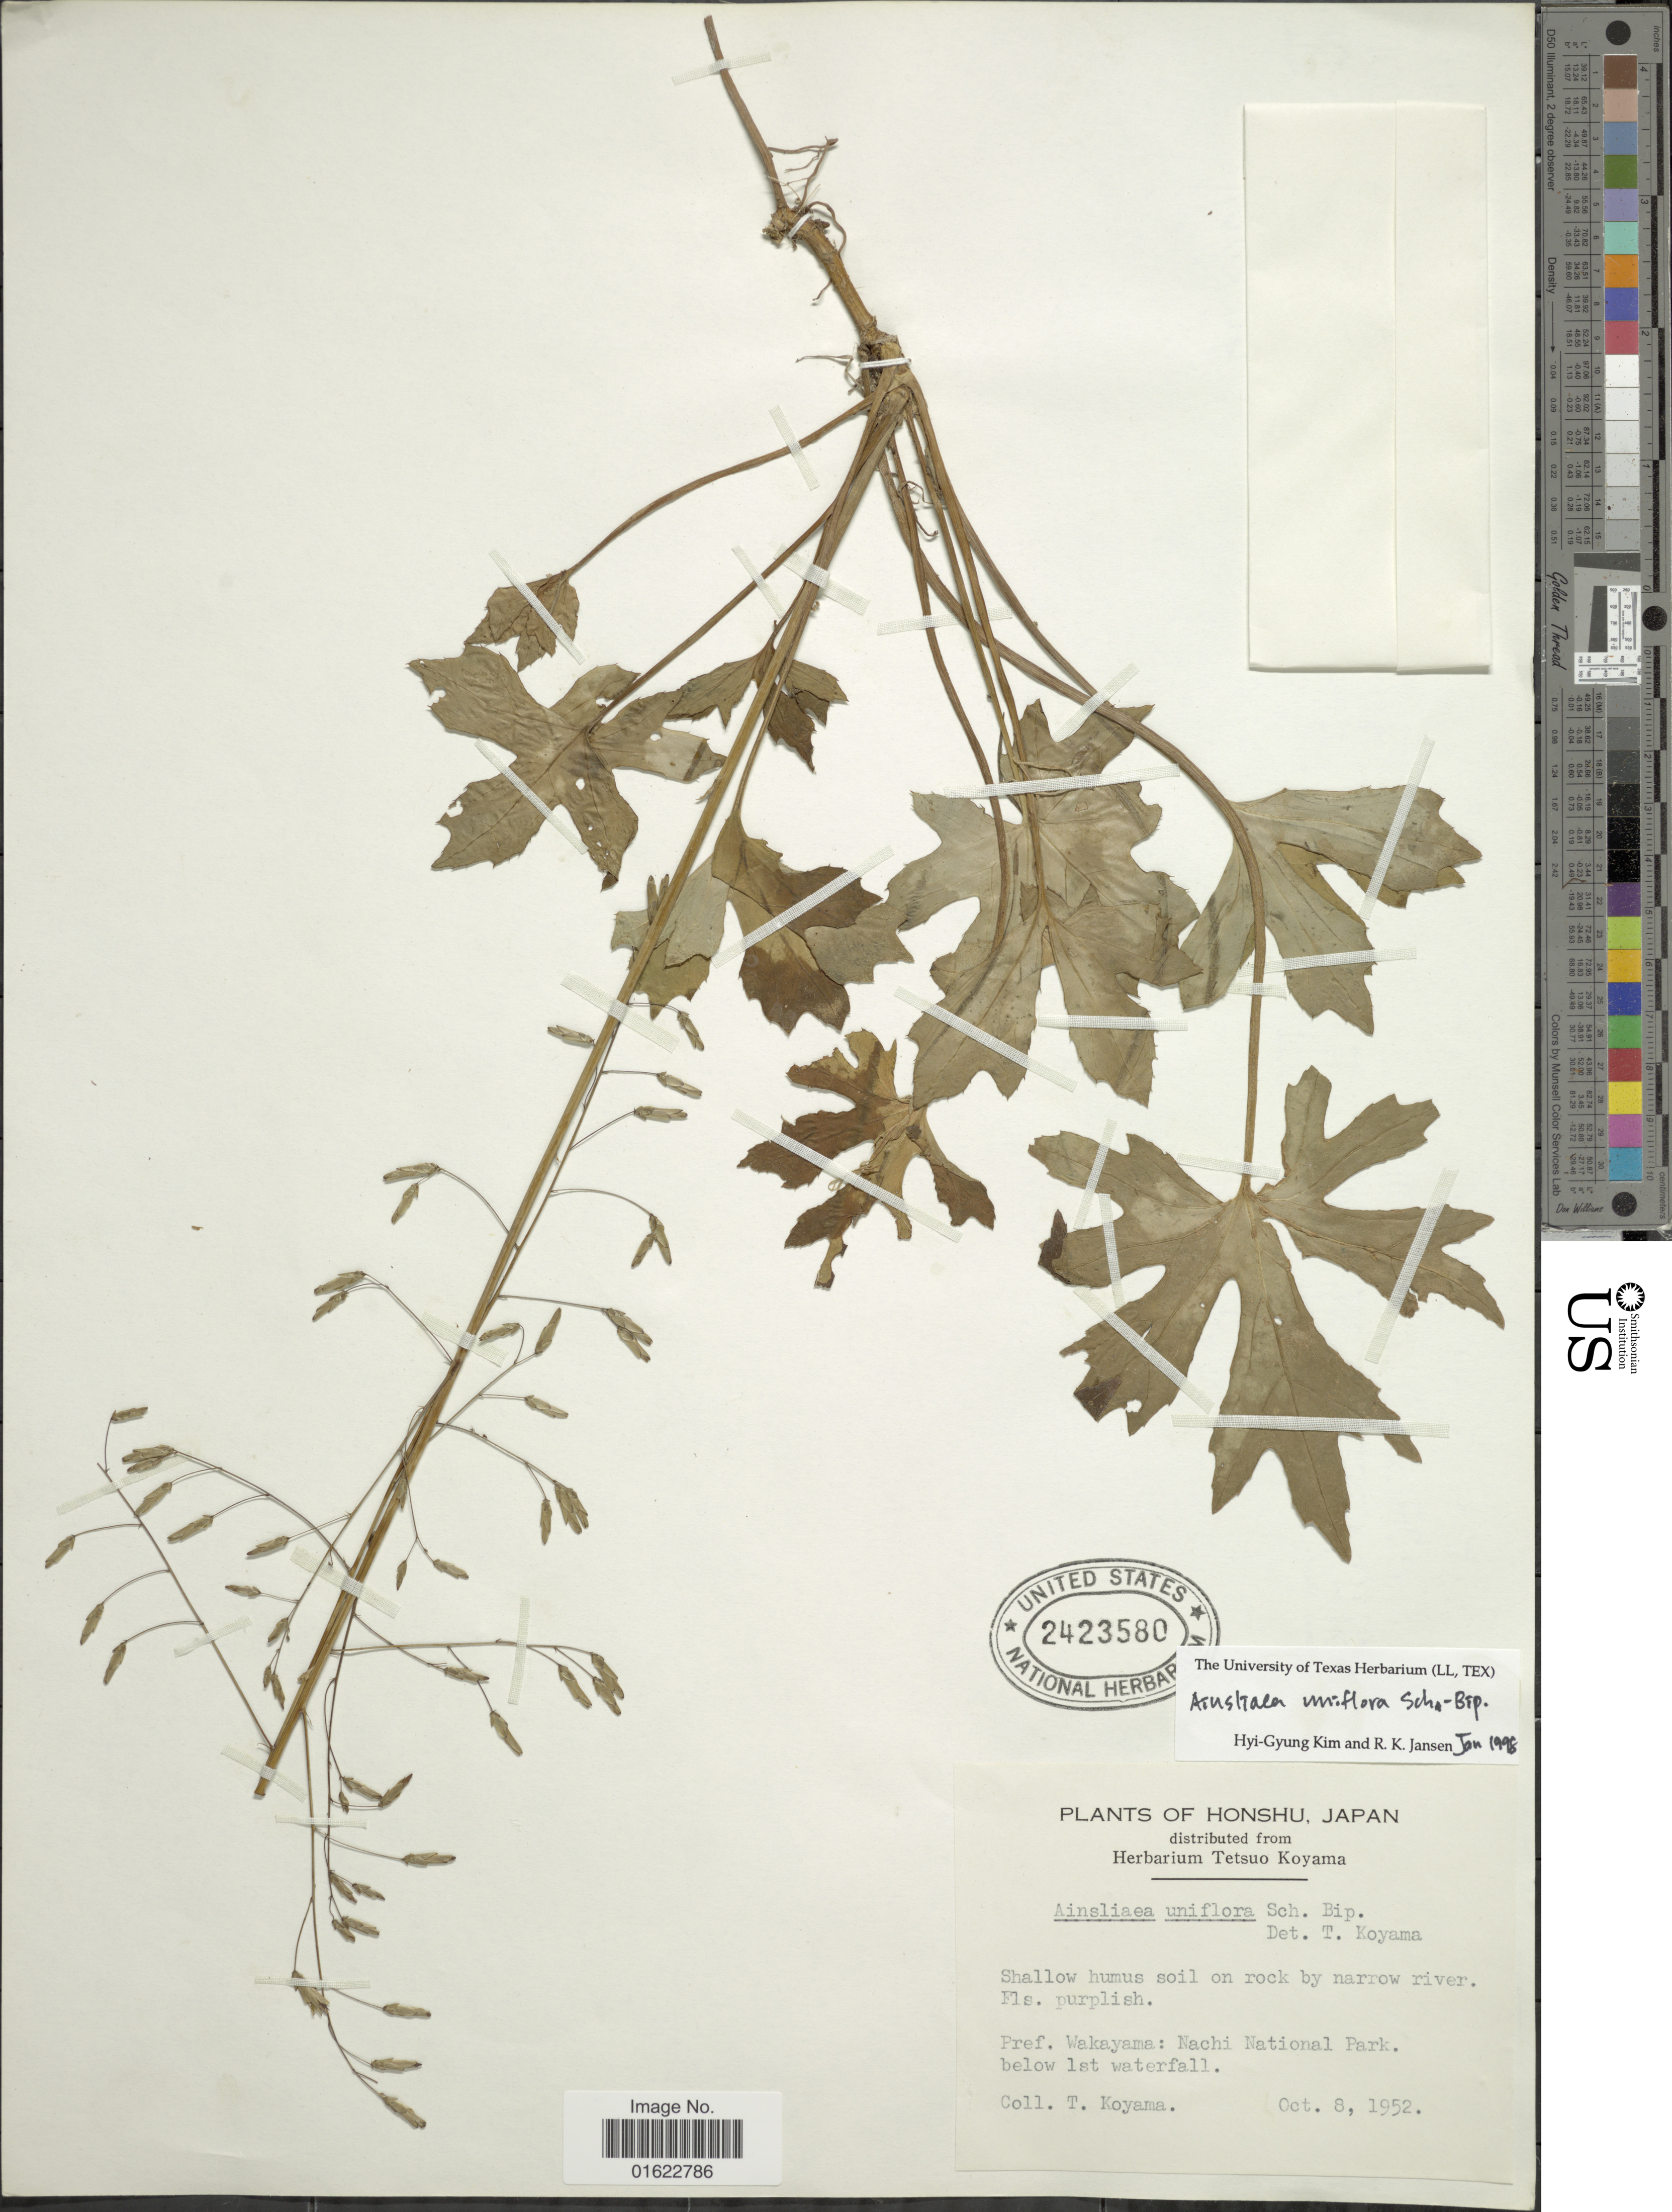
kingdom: Plantae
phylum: Tracheophyta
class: Magnoliopsida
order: Asterales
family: Asteraceae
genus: Ainsliaea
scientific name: Ainsliaea uniflora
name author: Sch. Bip.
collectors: T. Koyama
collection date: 1952-10-08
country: Japan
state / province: Wakayama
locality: Honshu, Pref. Wakayama: Nachi National Park below 1st waterfall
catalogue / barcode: US 2423580